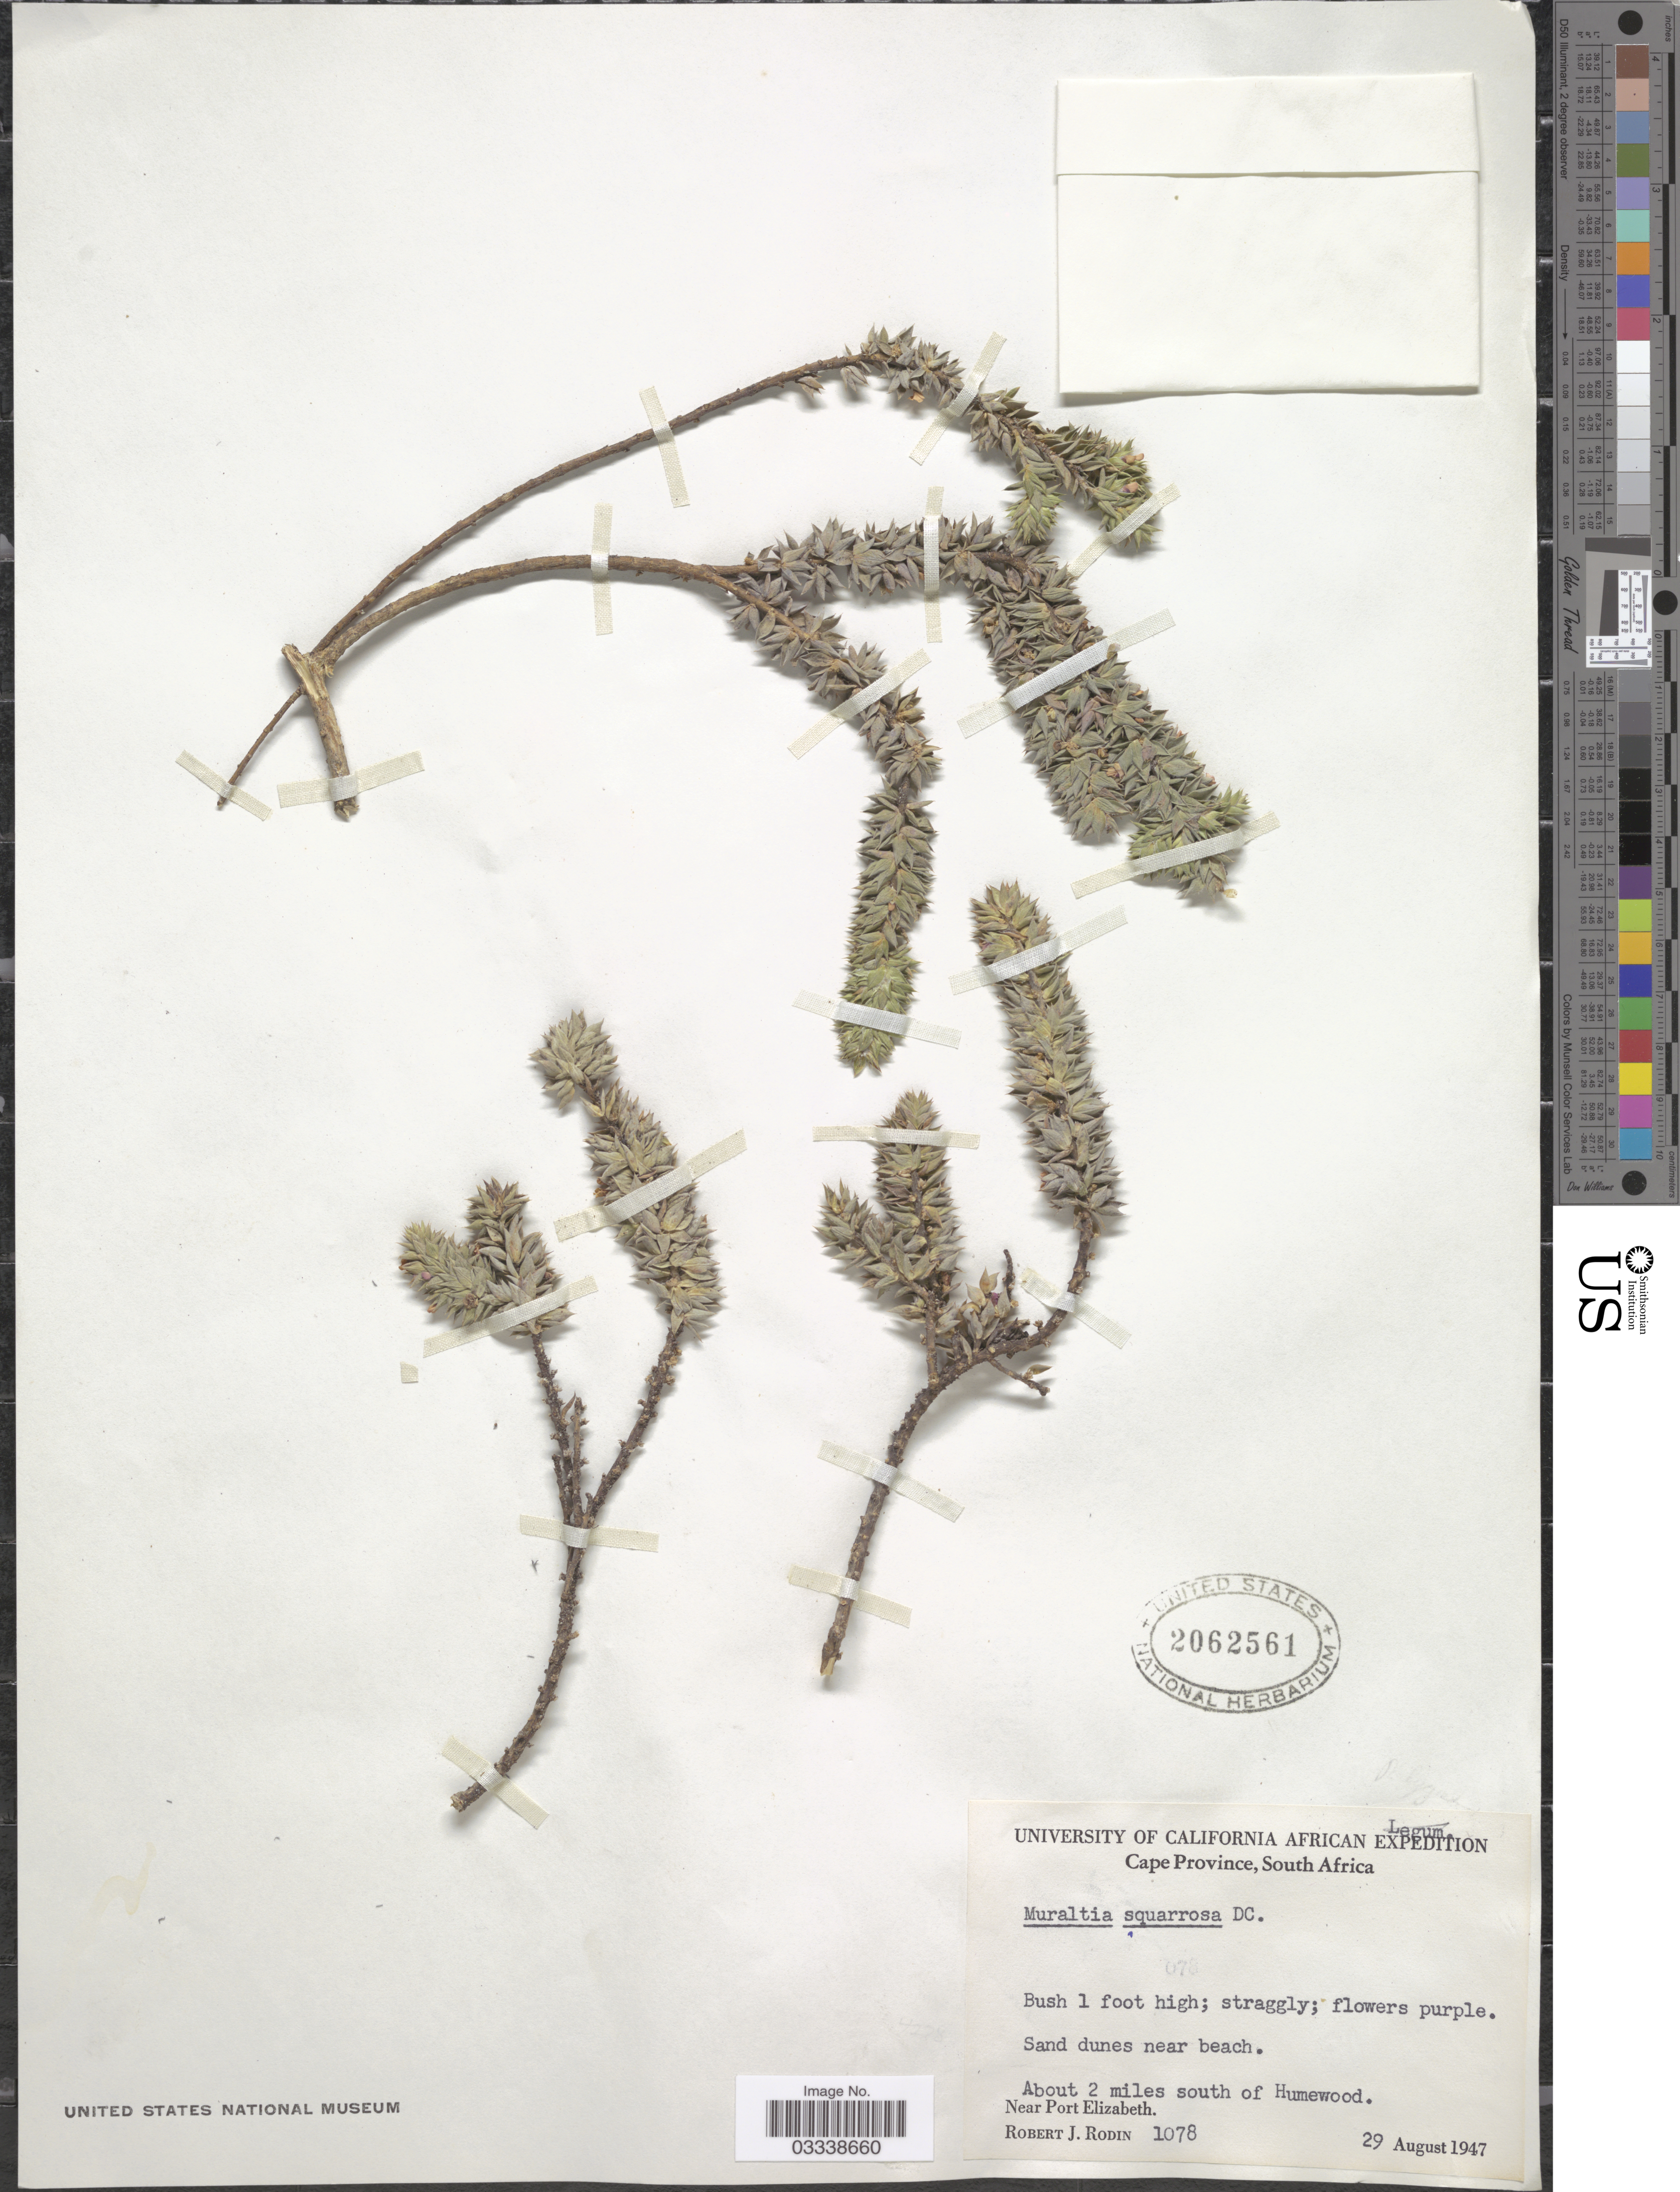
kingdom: Plantae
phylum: Tracheophyta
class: Magnoliopsida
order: Fabales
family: Polygalaceae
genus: Muraltia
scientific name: Muraltia squarrosa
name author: (L. f.) DC.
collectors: R. J. Rodin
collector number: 1078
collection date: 1947-08-29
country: South Africa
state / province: Eastern Cape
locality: About 2 miles south of Humewood. Near Port Elizabeth.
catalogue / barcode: US 2062561